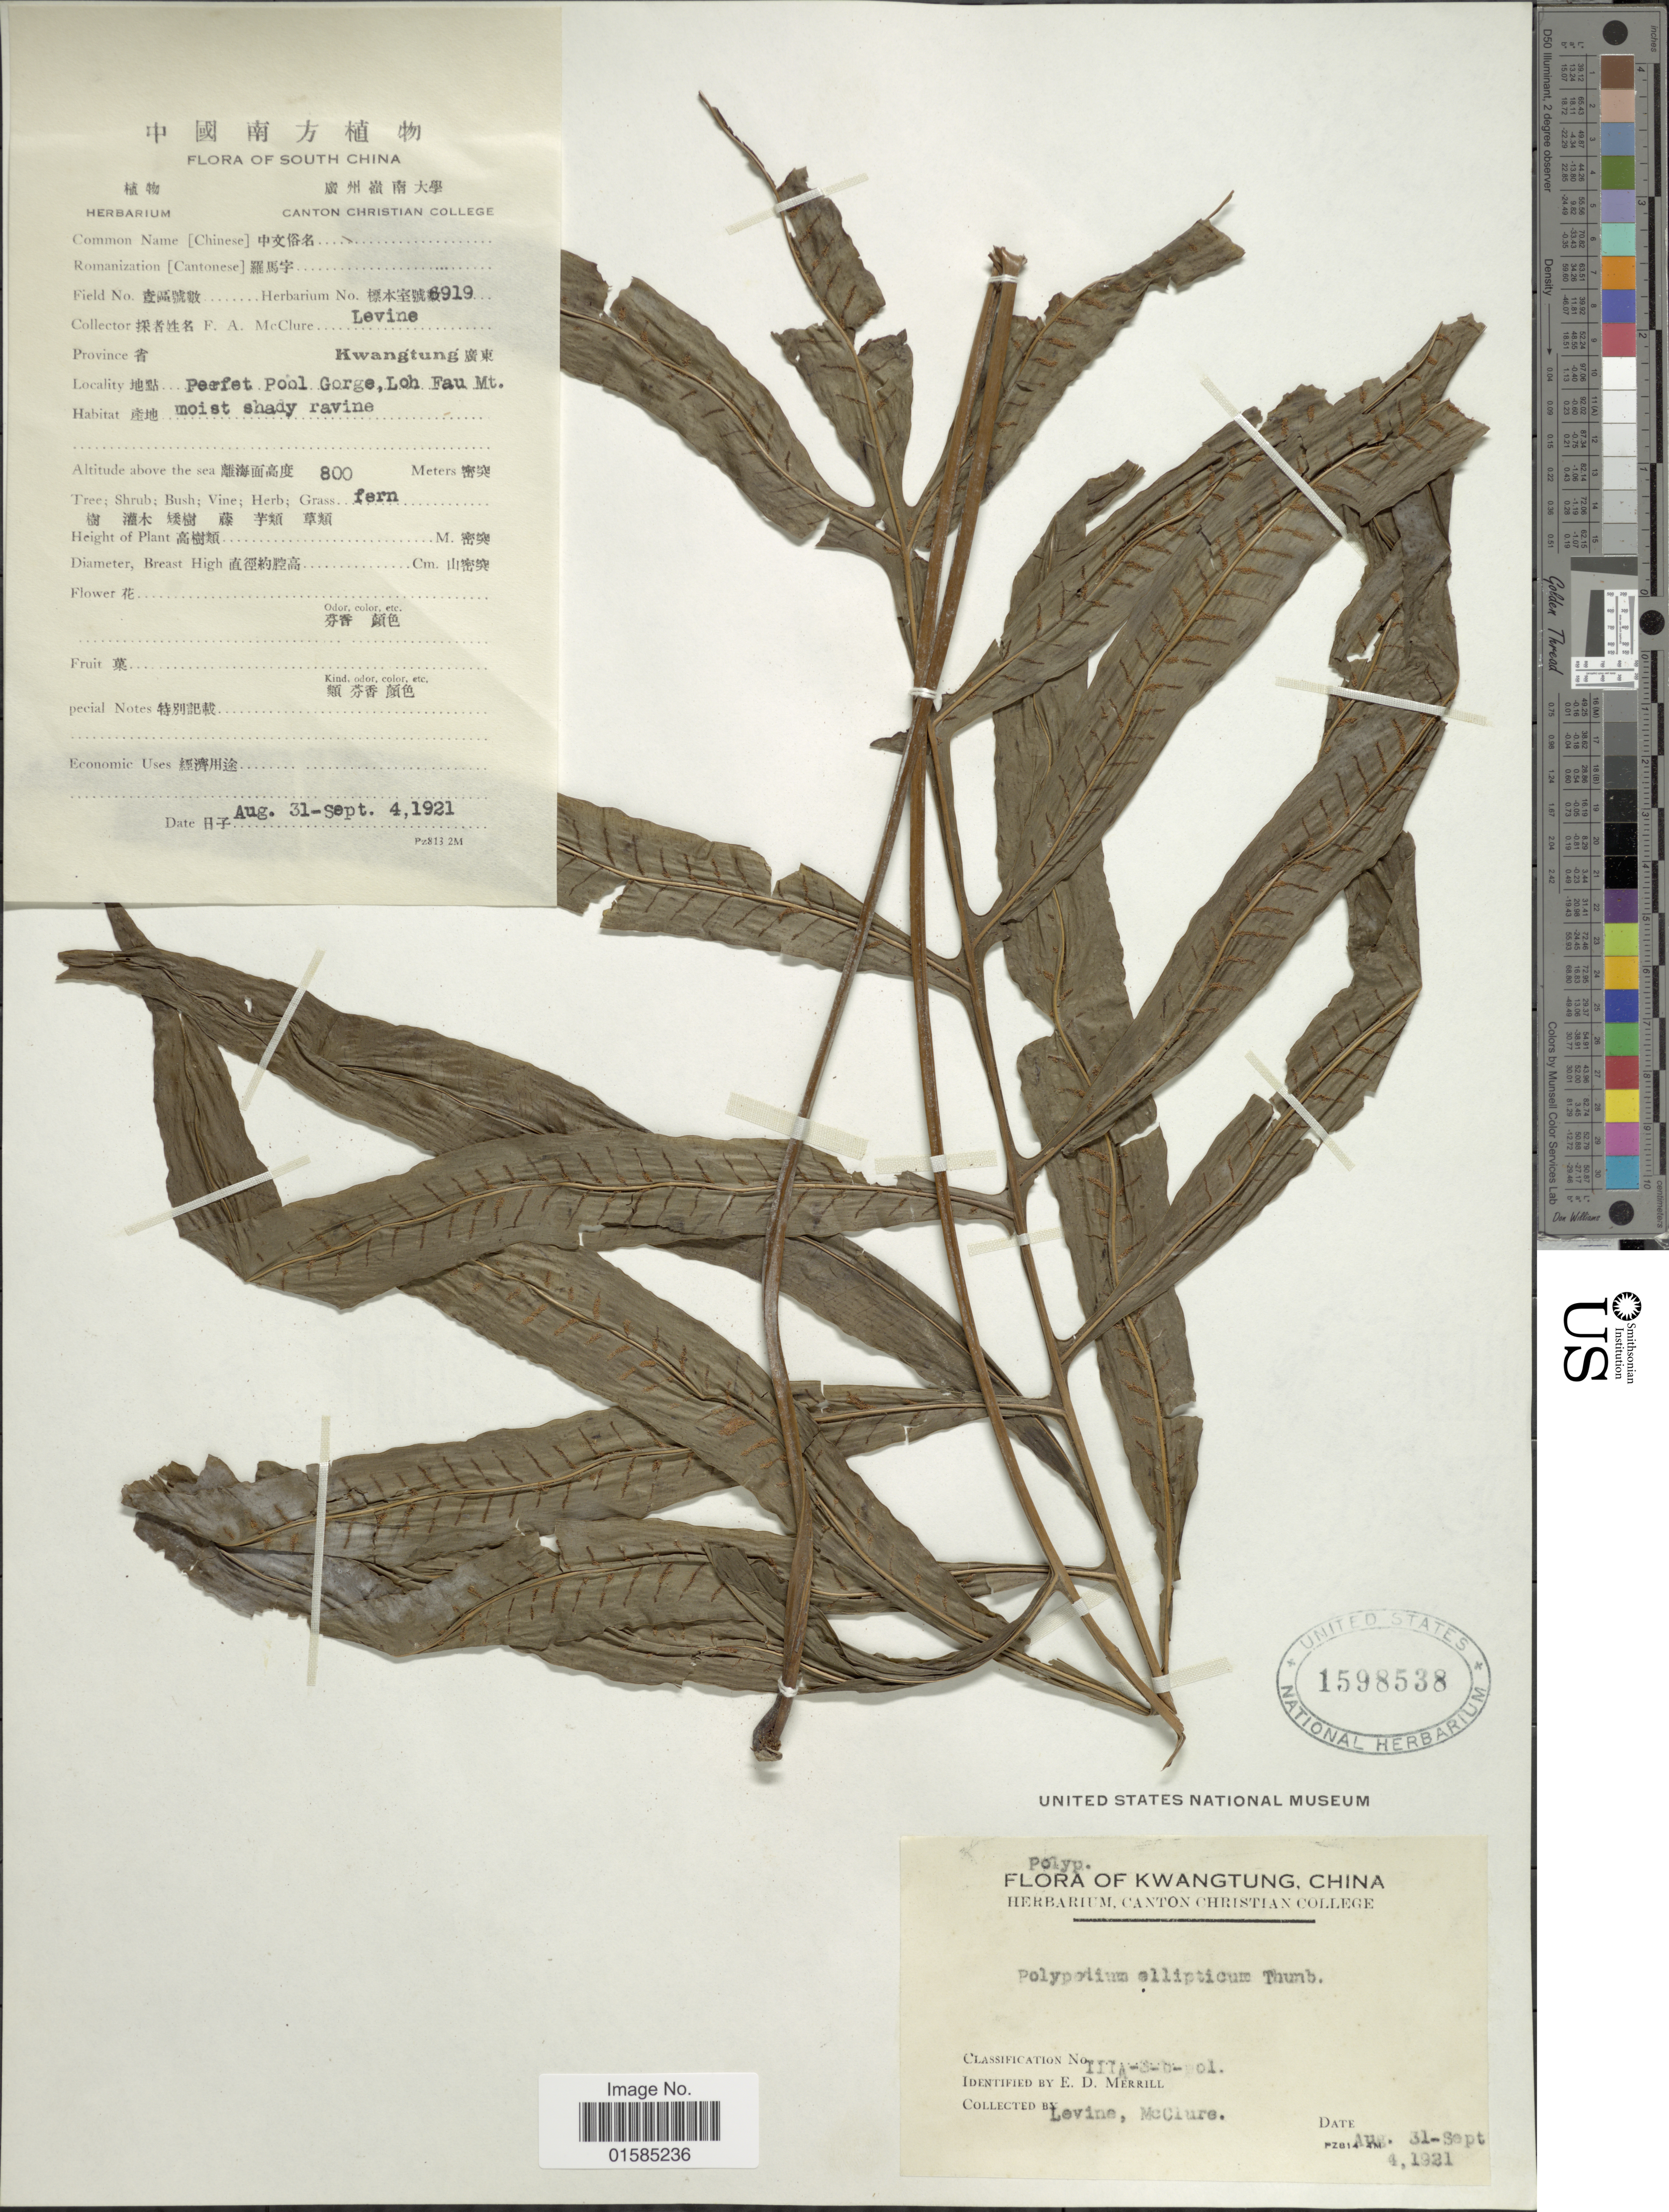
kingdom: Plantae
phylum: Tracheophyta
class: Polypodiopsida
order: Polypodiales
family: Polypodiaceae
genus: Leptochilus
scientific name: Leptochilus ellipticus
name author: (Thunb.) Noot.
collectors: -. Levine & McClure, --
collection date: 1921-08-31/1921-09-04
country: China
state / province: Guangdong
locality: Kwangtung, China. Perfect Pool Gorge, Loh Fau Mt.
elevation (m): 800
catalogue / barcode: US 1598538